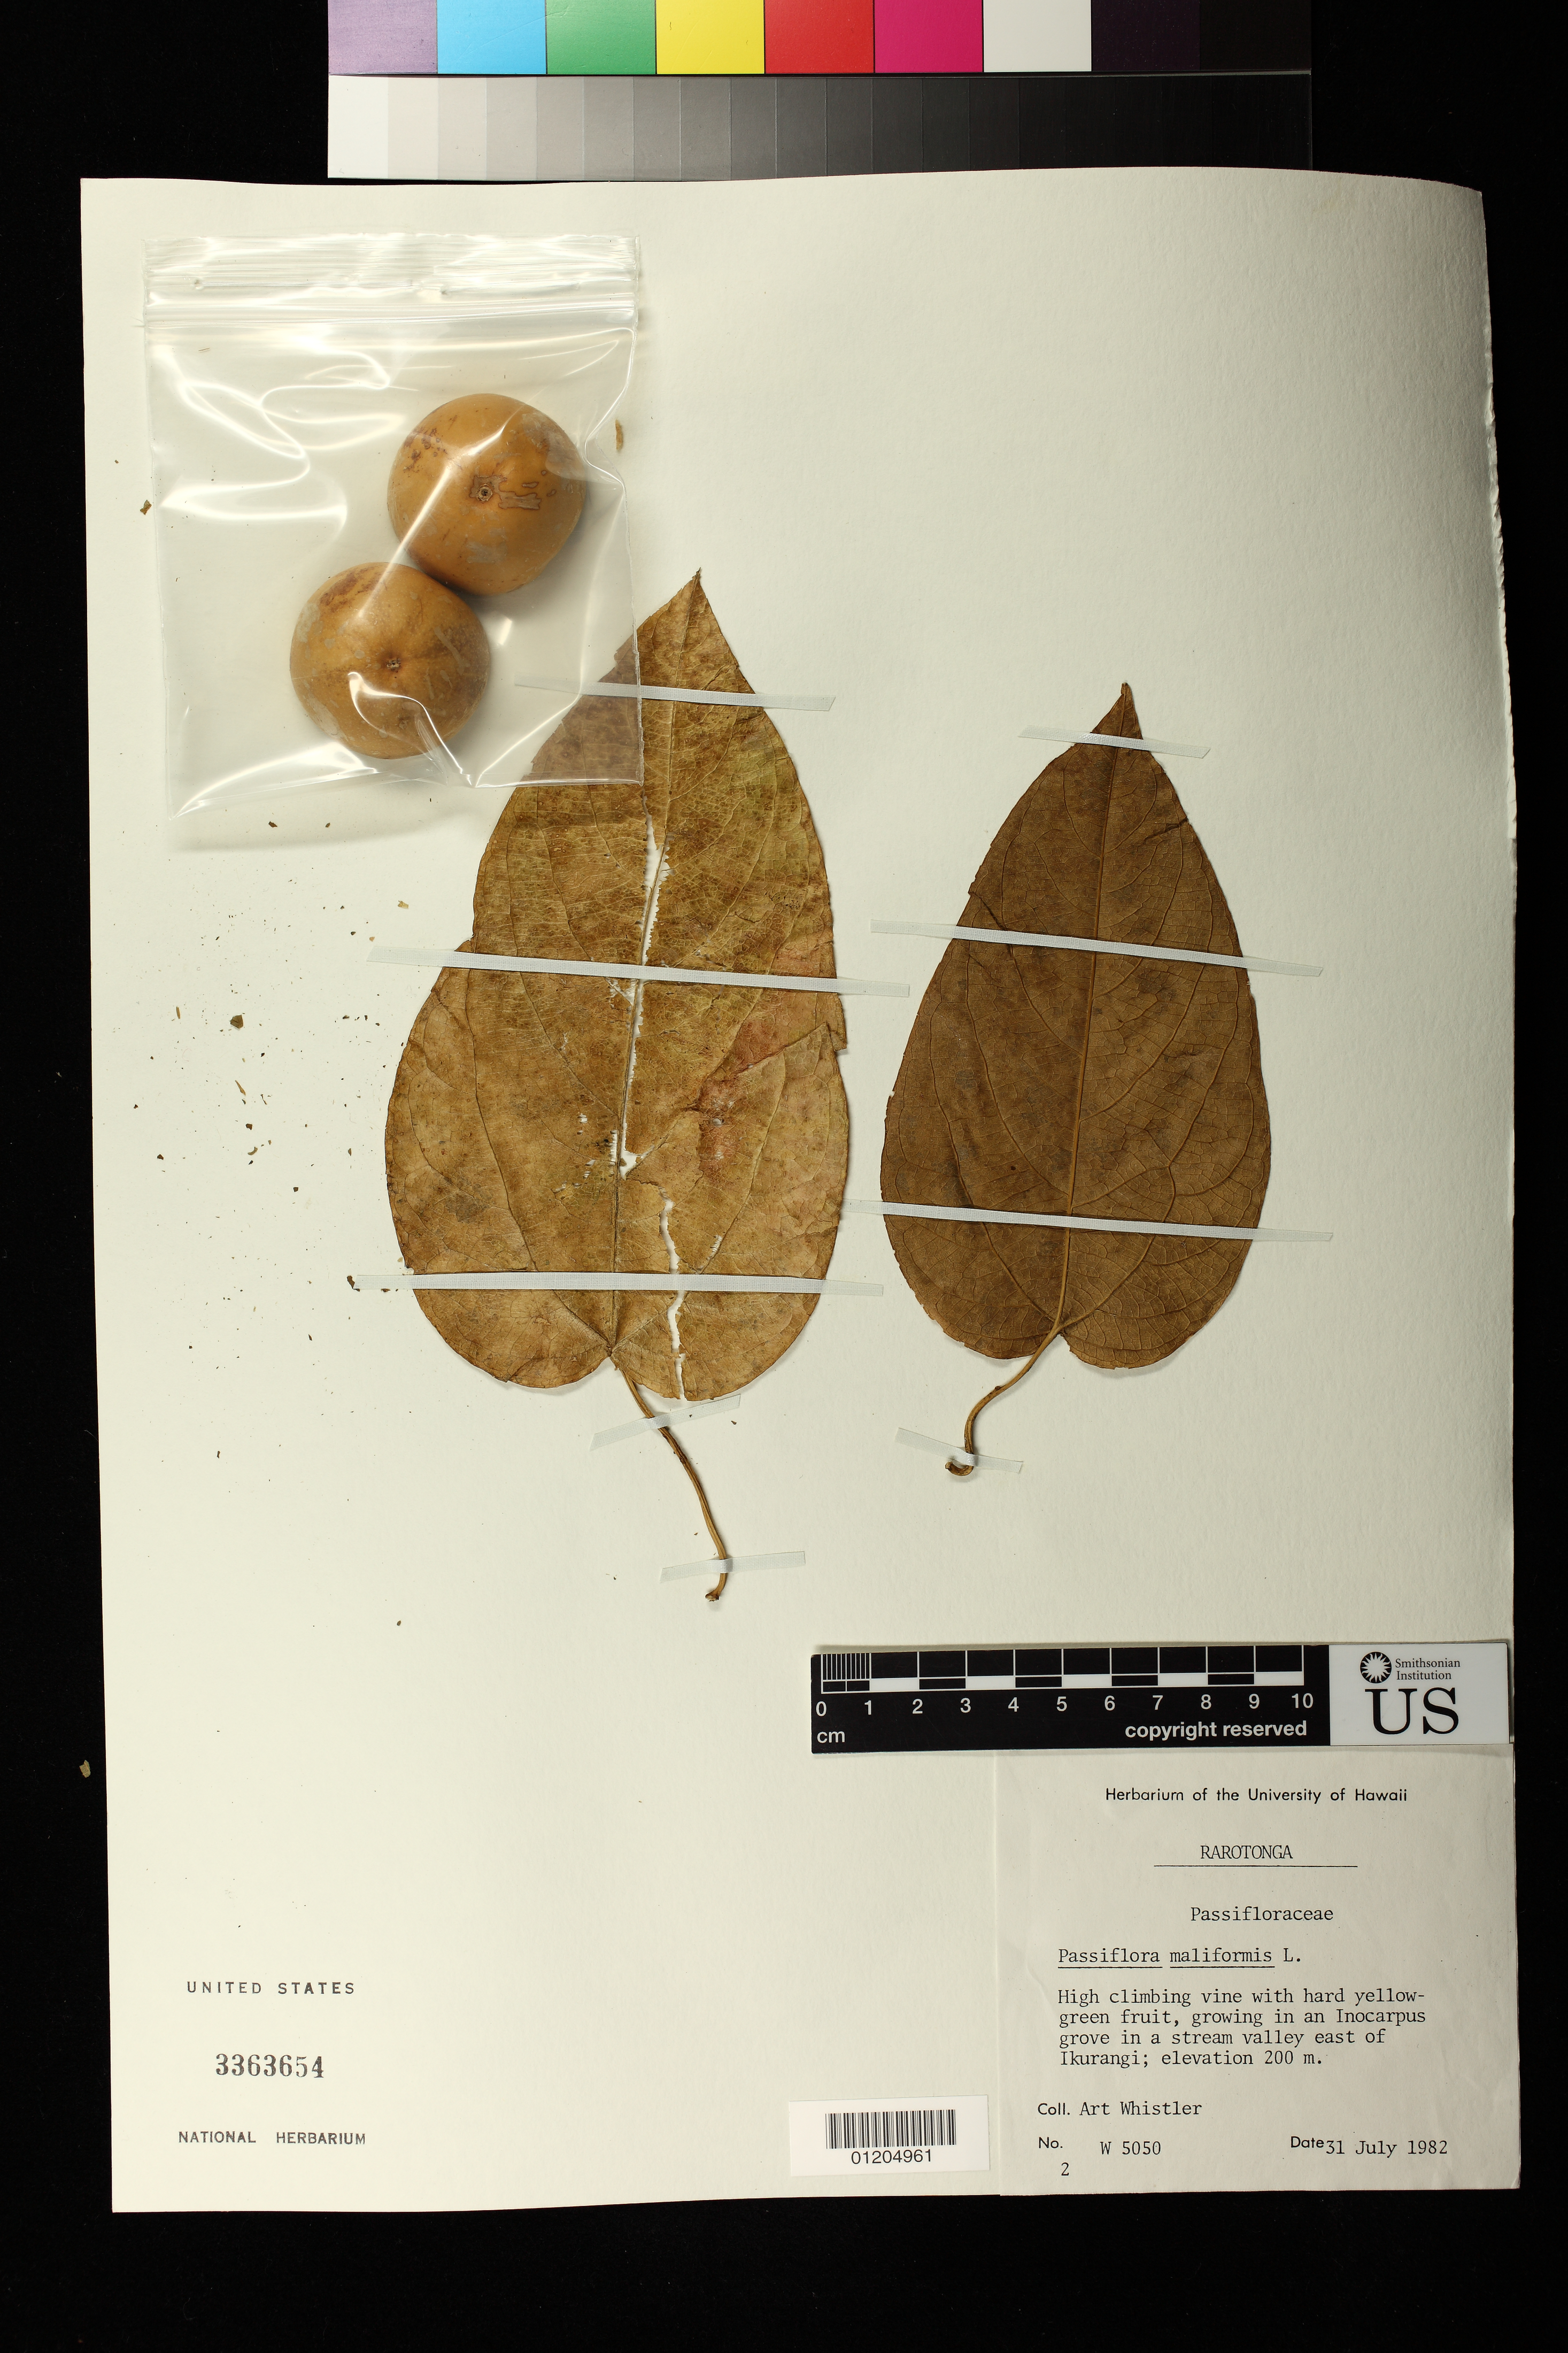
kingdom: Plantae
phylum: Tracheophyta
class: Magnoliopsida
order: Malpighiales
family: Passifloraceae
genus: Passiflora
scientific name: Passiflora maliformis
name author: L.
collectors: A. Whistler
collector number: W 5050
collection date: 1982-07-31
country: Cook Islands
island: Rarotonga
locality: Growing in an Inocarpus grove in a stream valley east of Ikurangi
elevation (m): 200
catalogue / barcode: US 3363654